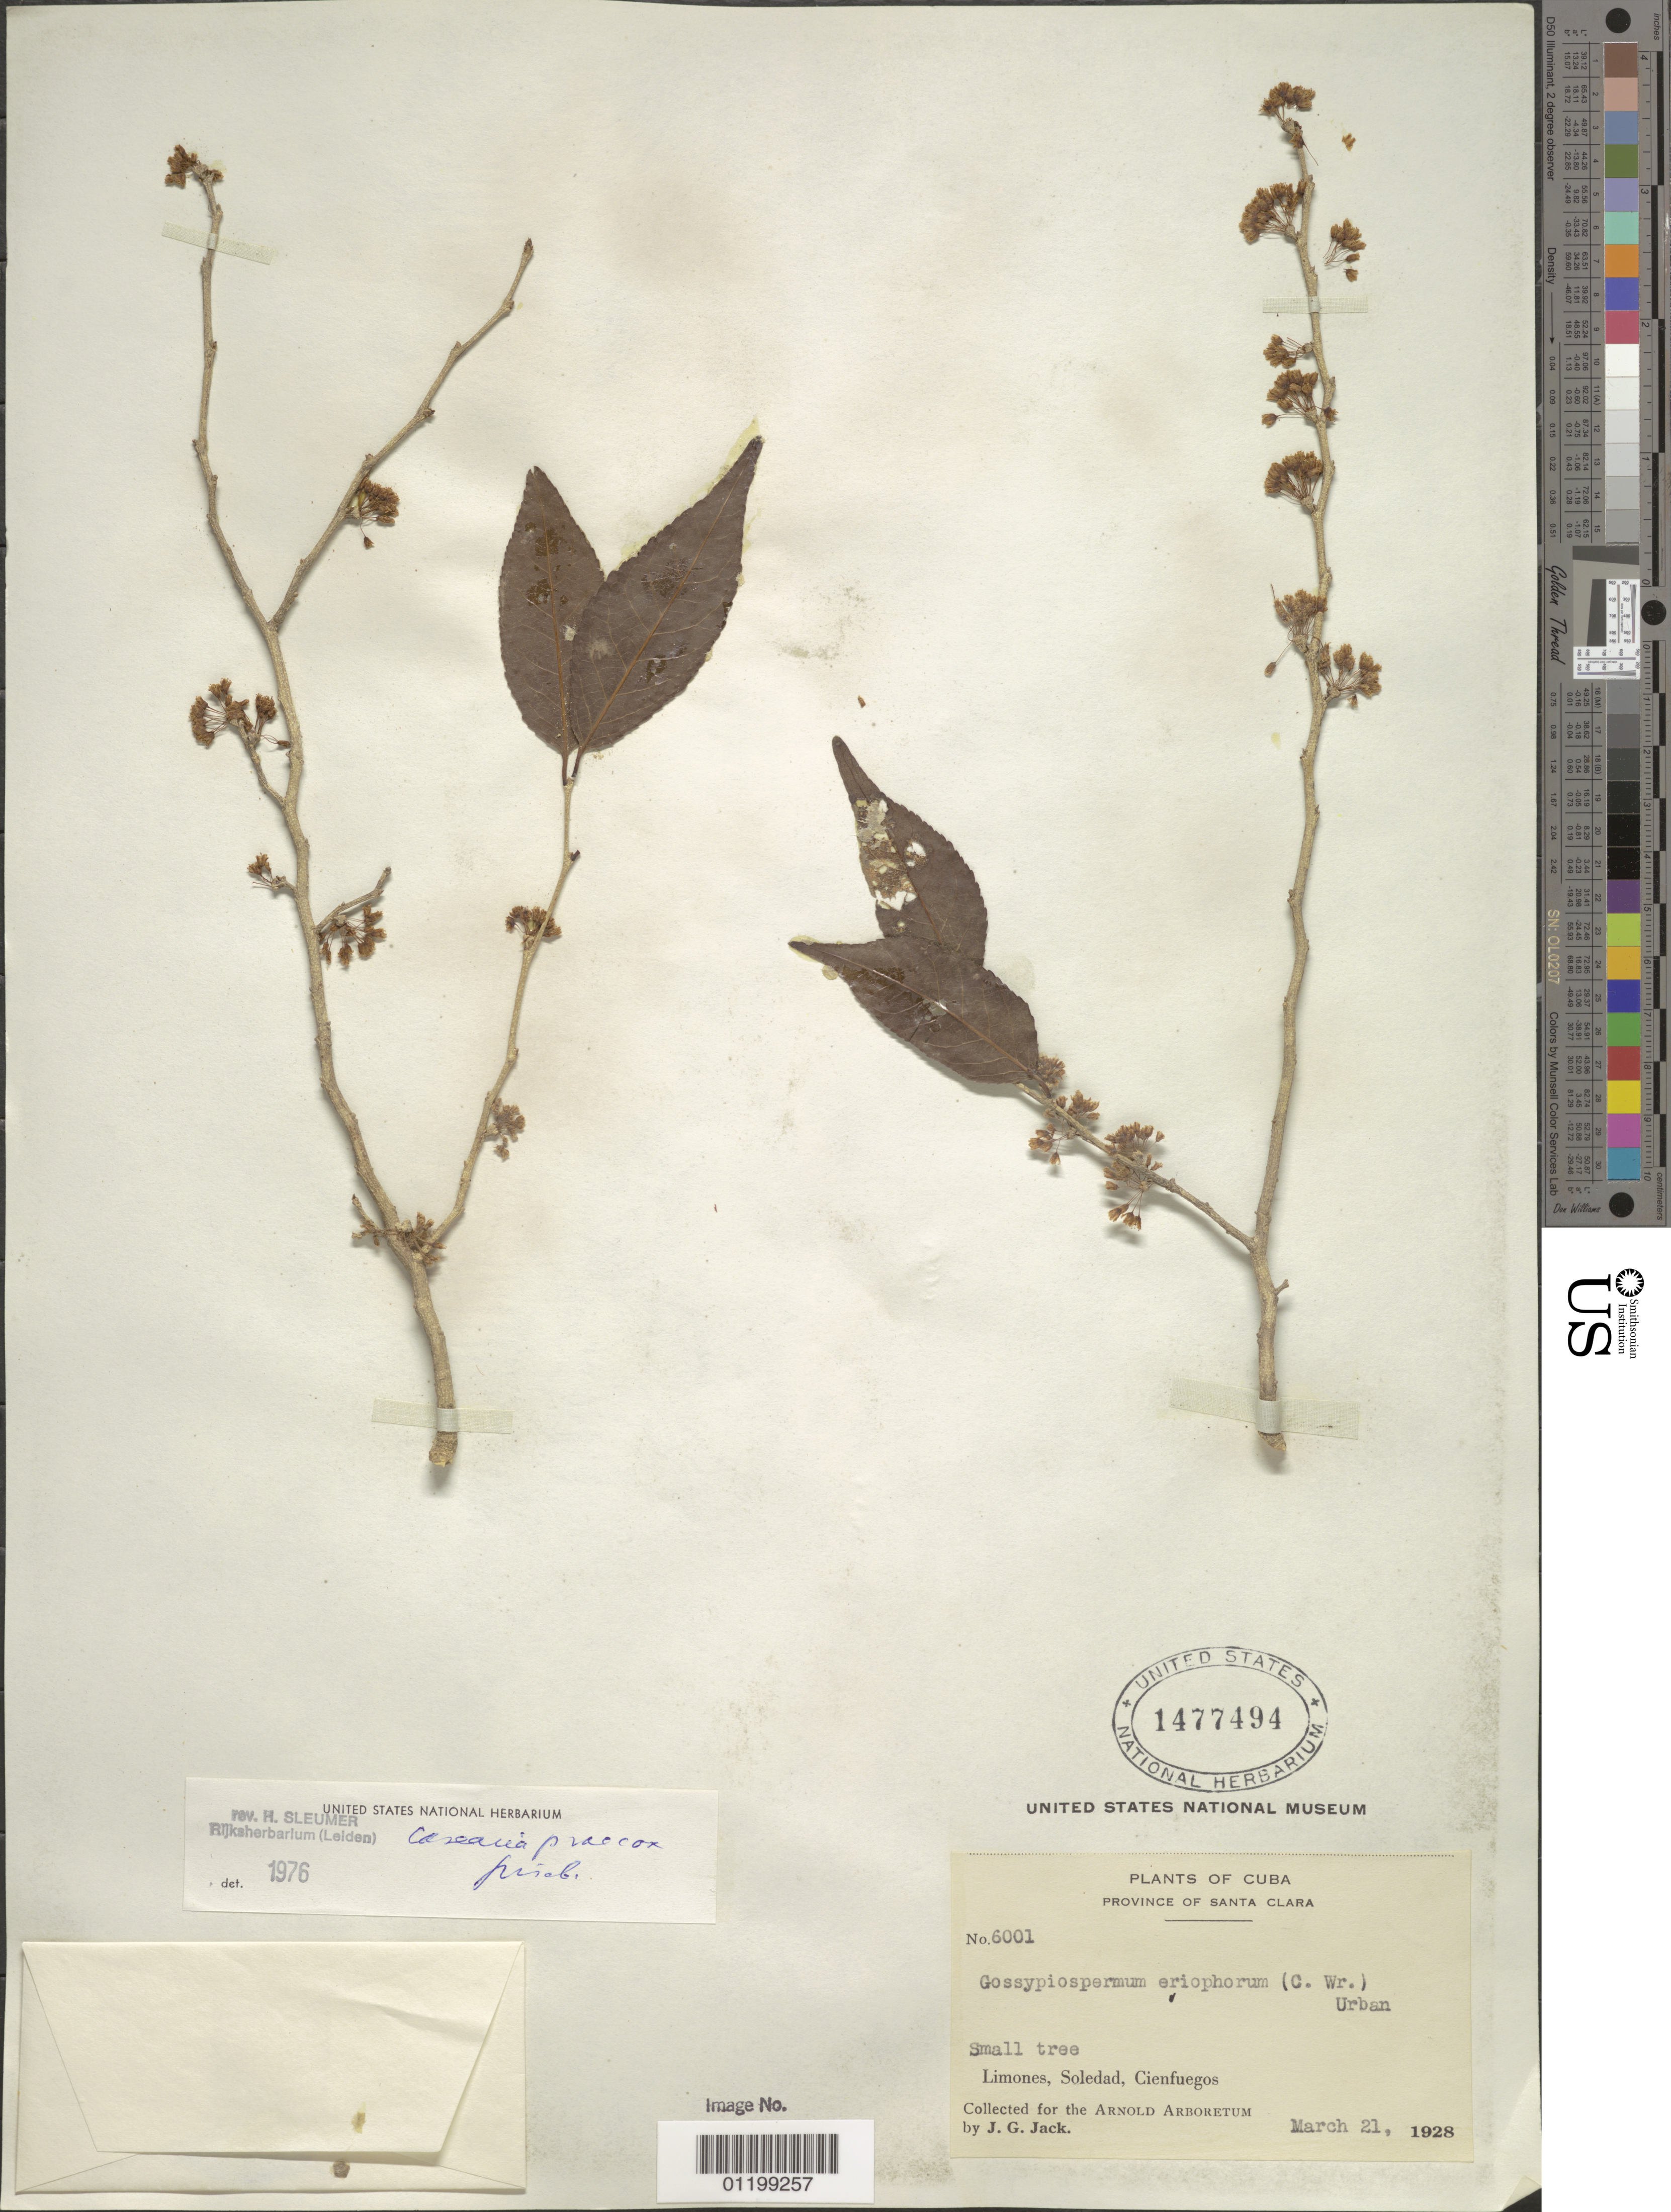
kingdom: Plantae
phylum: Tracheophyta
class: Magnoliopsida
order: Malpighiales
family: Salicaceae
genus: Gossypiospermum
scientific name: Gossypiospermum eriophora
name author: (C. Wright ex Griseb.) Urb.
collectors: J. G. Jack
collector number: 6001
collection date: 1928-03-21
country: Cuba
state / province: Cienfuegos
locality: province Santa Clara, Limones, Soledad, Cienfuegos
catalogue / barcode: US 1477494